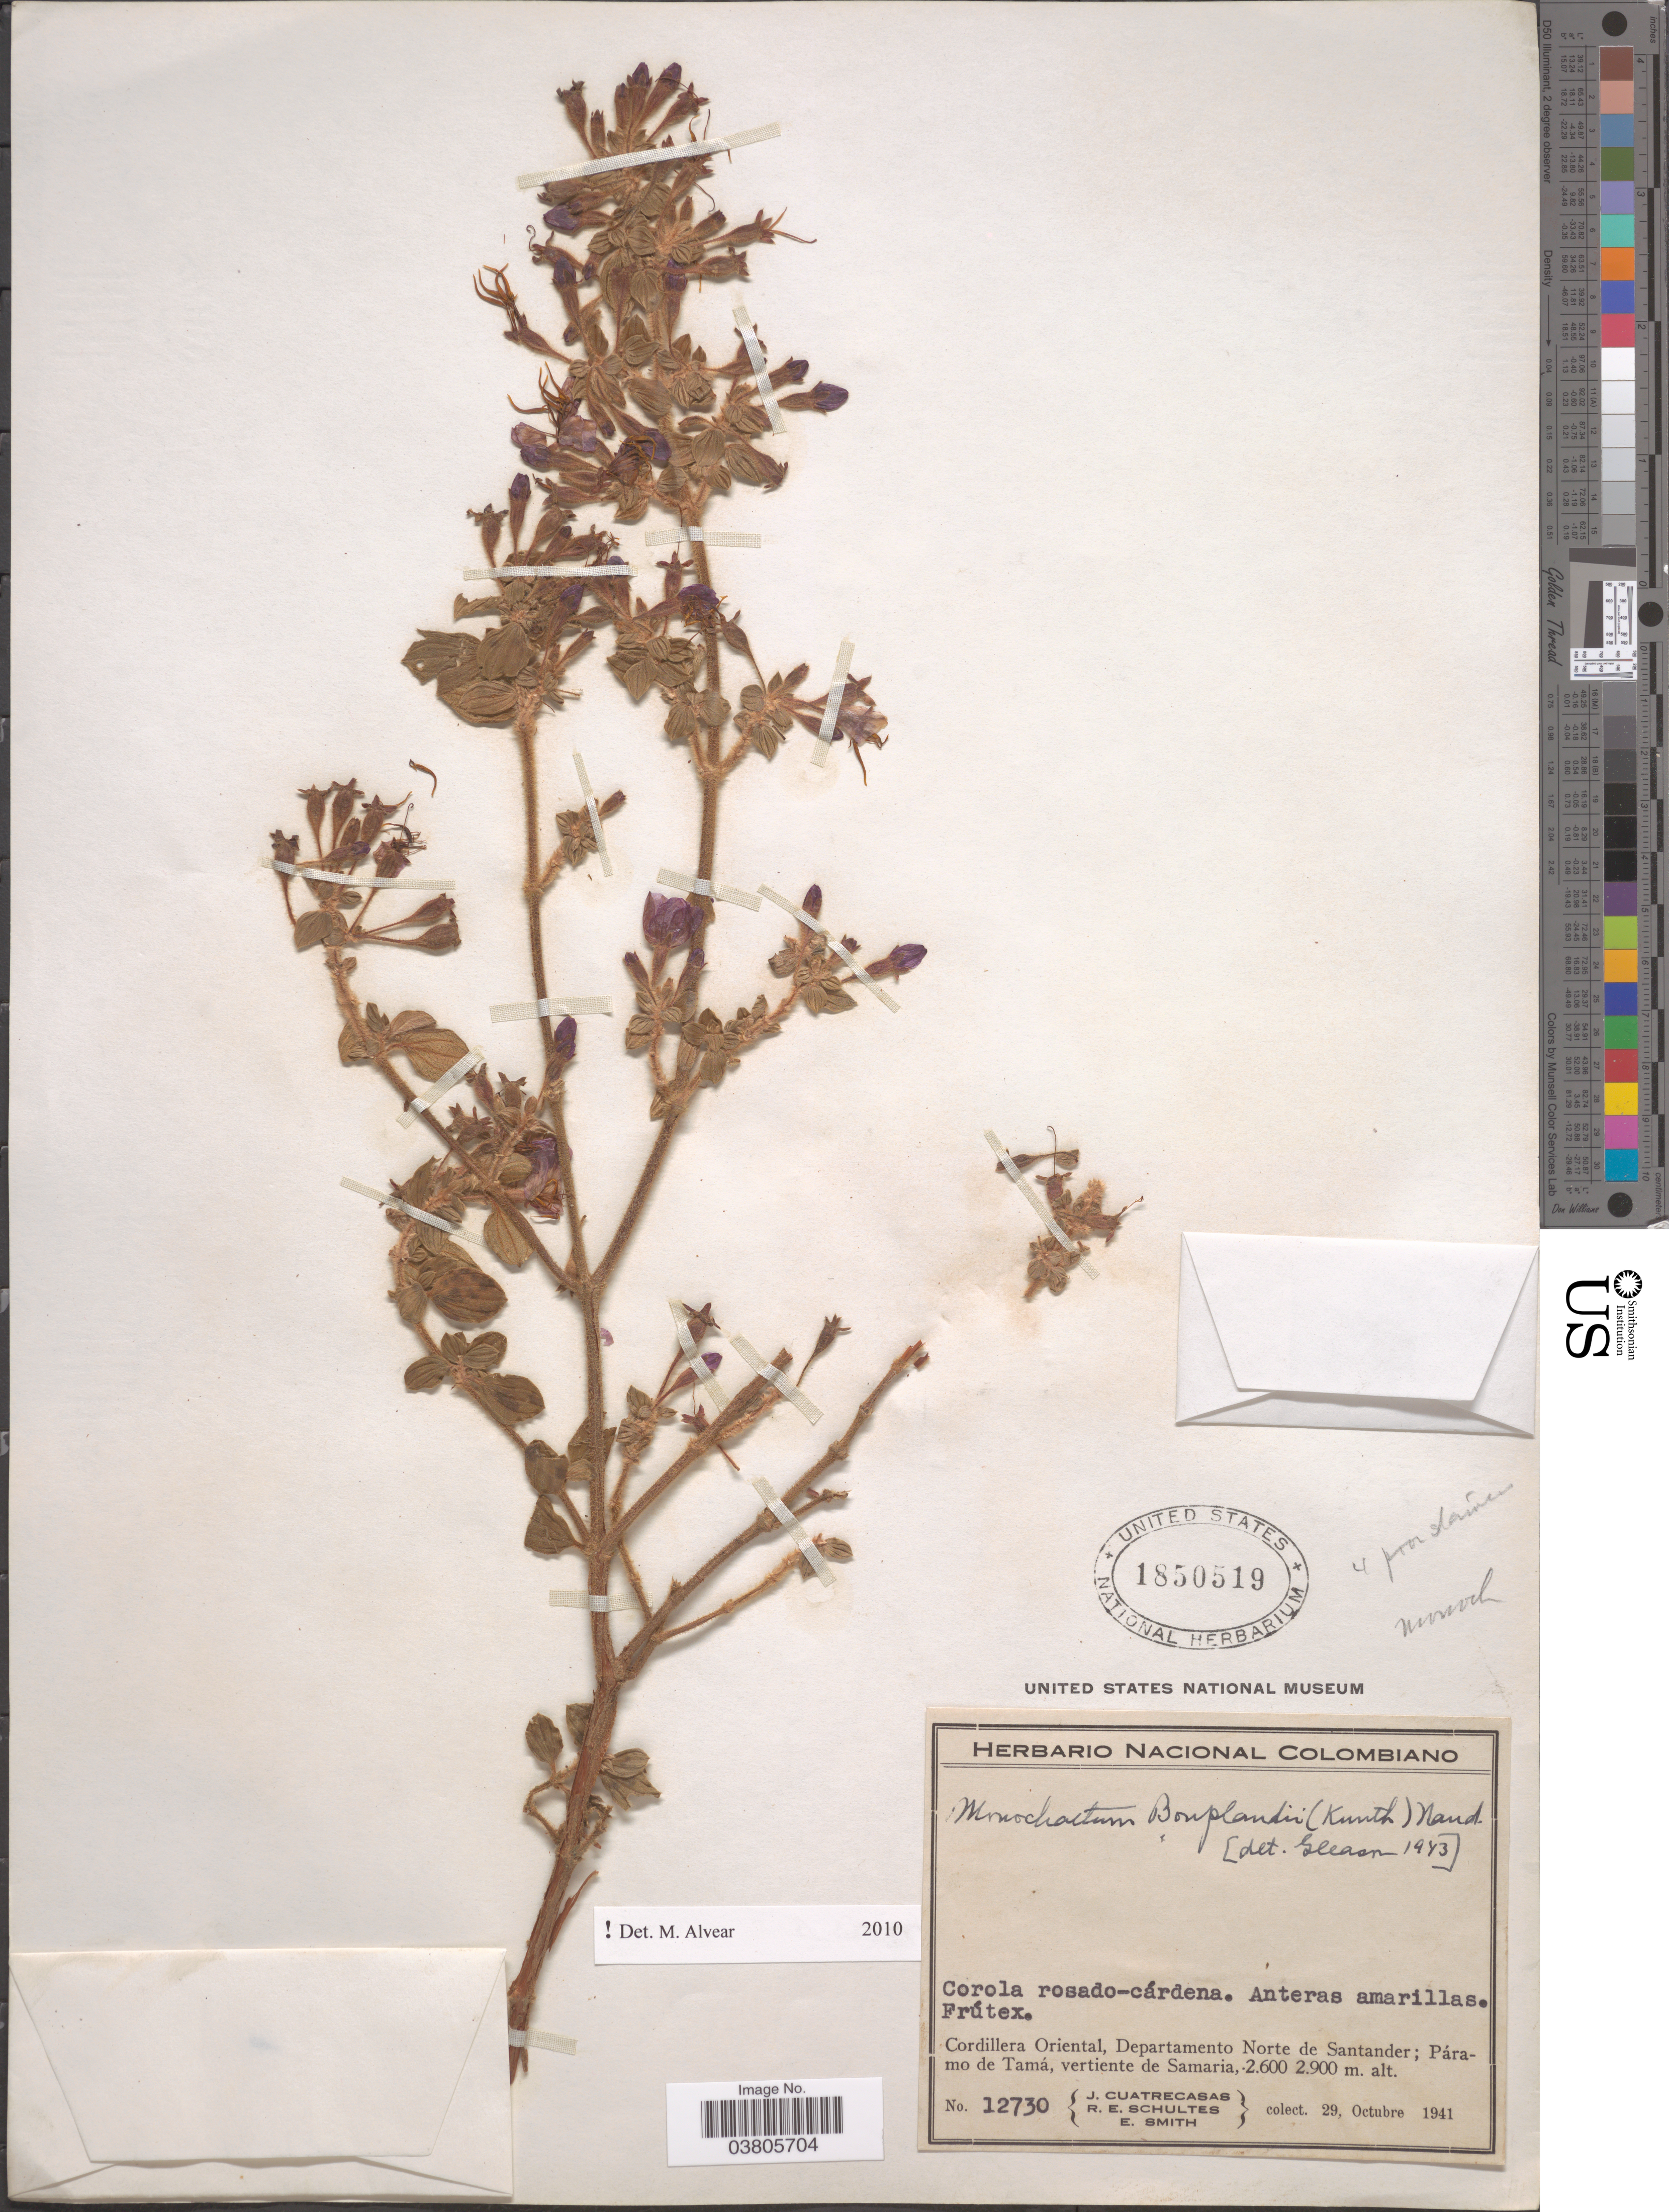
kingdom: Plantae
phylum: Tracheophyta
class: Magnoliopsida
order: Myrtales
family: Melastomataceae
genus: Monochaetum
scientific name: Monochaetum bonplandii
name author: (Kunth) Naudin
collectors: J. Cuatrecasas, R. E. Schultes & E. Smith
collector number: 12730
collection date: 1941-10-29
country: Colombia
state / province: Norte de Santander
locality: Cordillera Oriental, Departamento Norte de Santander; Páramo de Tamá, vertiente de Samaria.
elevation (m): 2600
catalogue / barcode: US 1850519